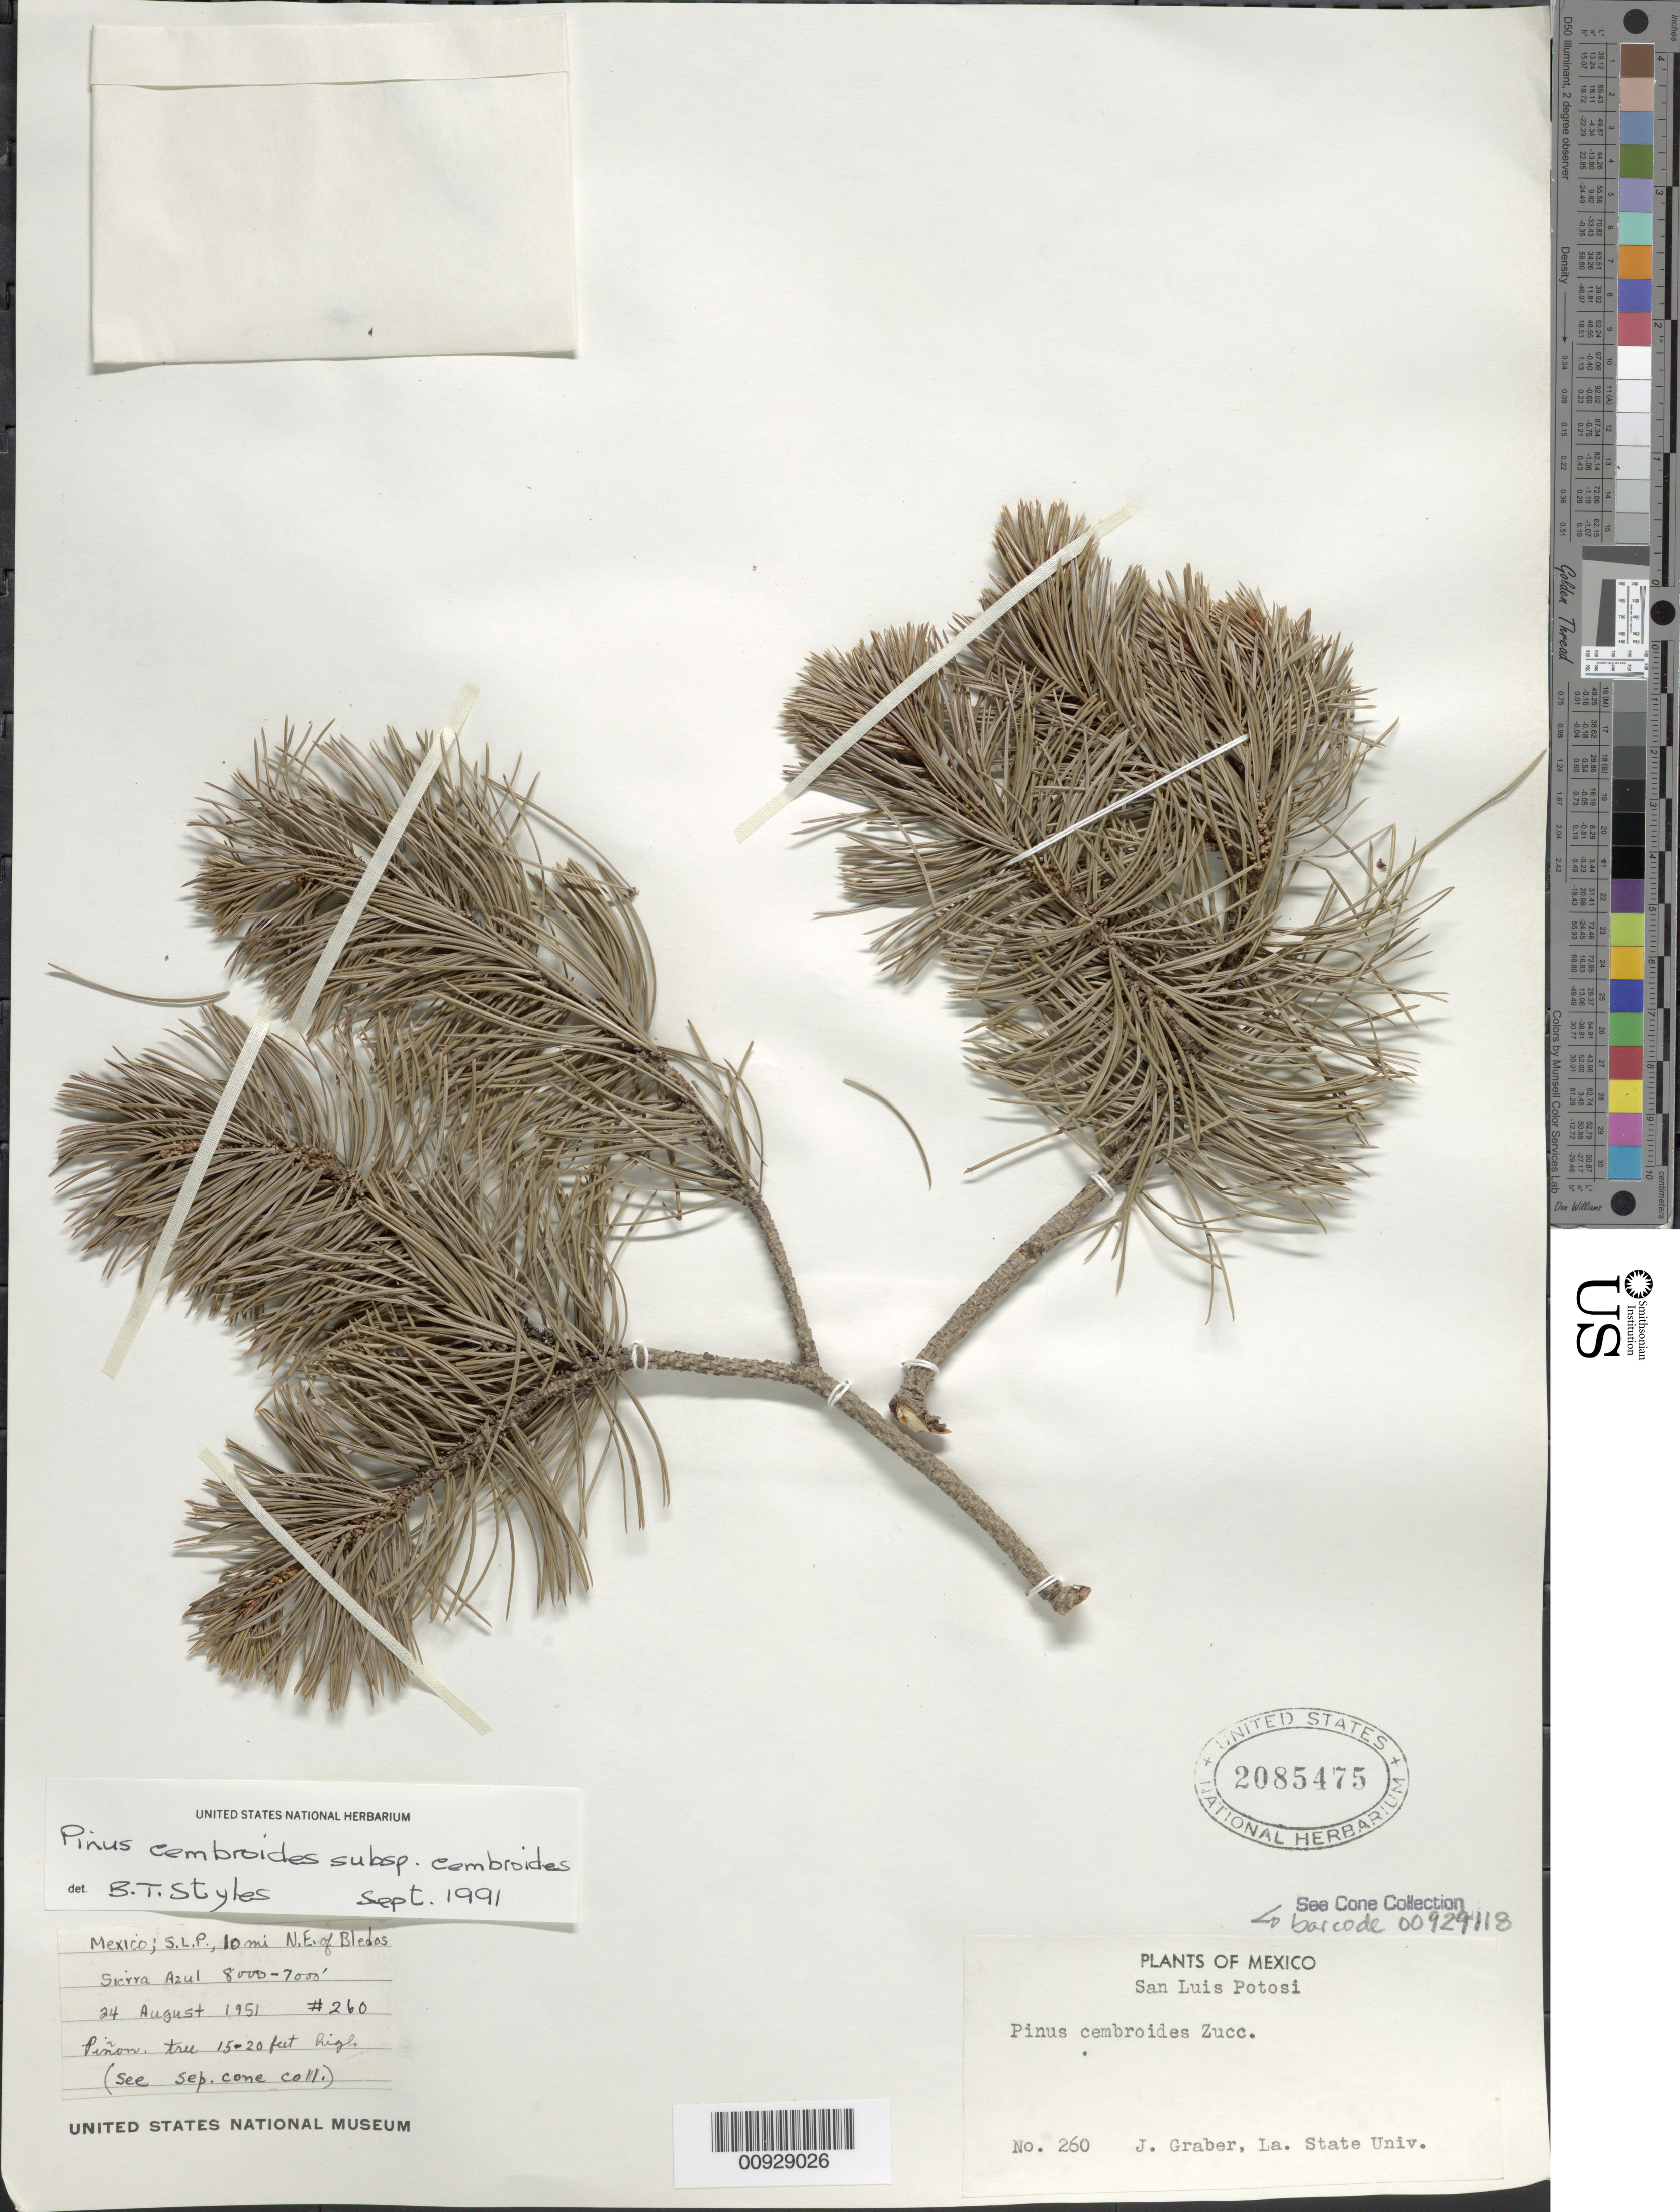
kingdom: Plantae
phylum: Tracheophyta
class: Pinopsida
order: Pinales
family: Pinaceae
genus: Pinus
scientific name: Pinus cembroides subsp. cembroides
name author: Zucc.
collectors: J. Graber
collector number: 260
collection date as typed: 24 Aug 1951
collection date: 1951-08-24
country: Mexico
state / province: San Luis Potosí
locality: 10 mi. NE of Bledos. Sierra Azul.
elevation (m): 2134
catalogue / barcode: US 2085475